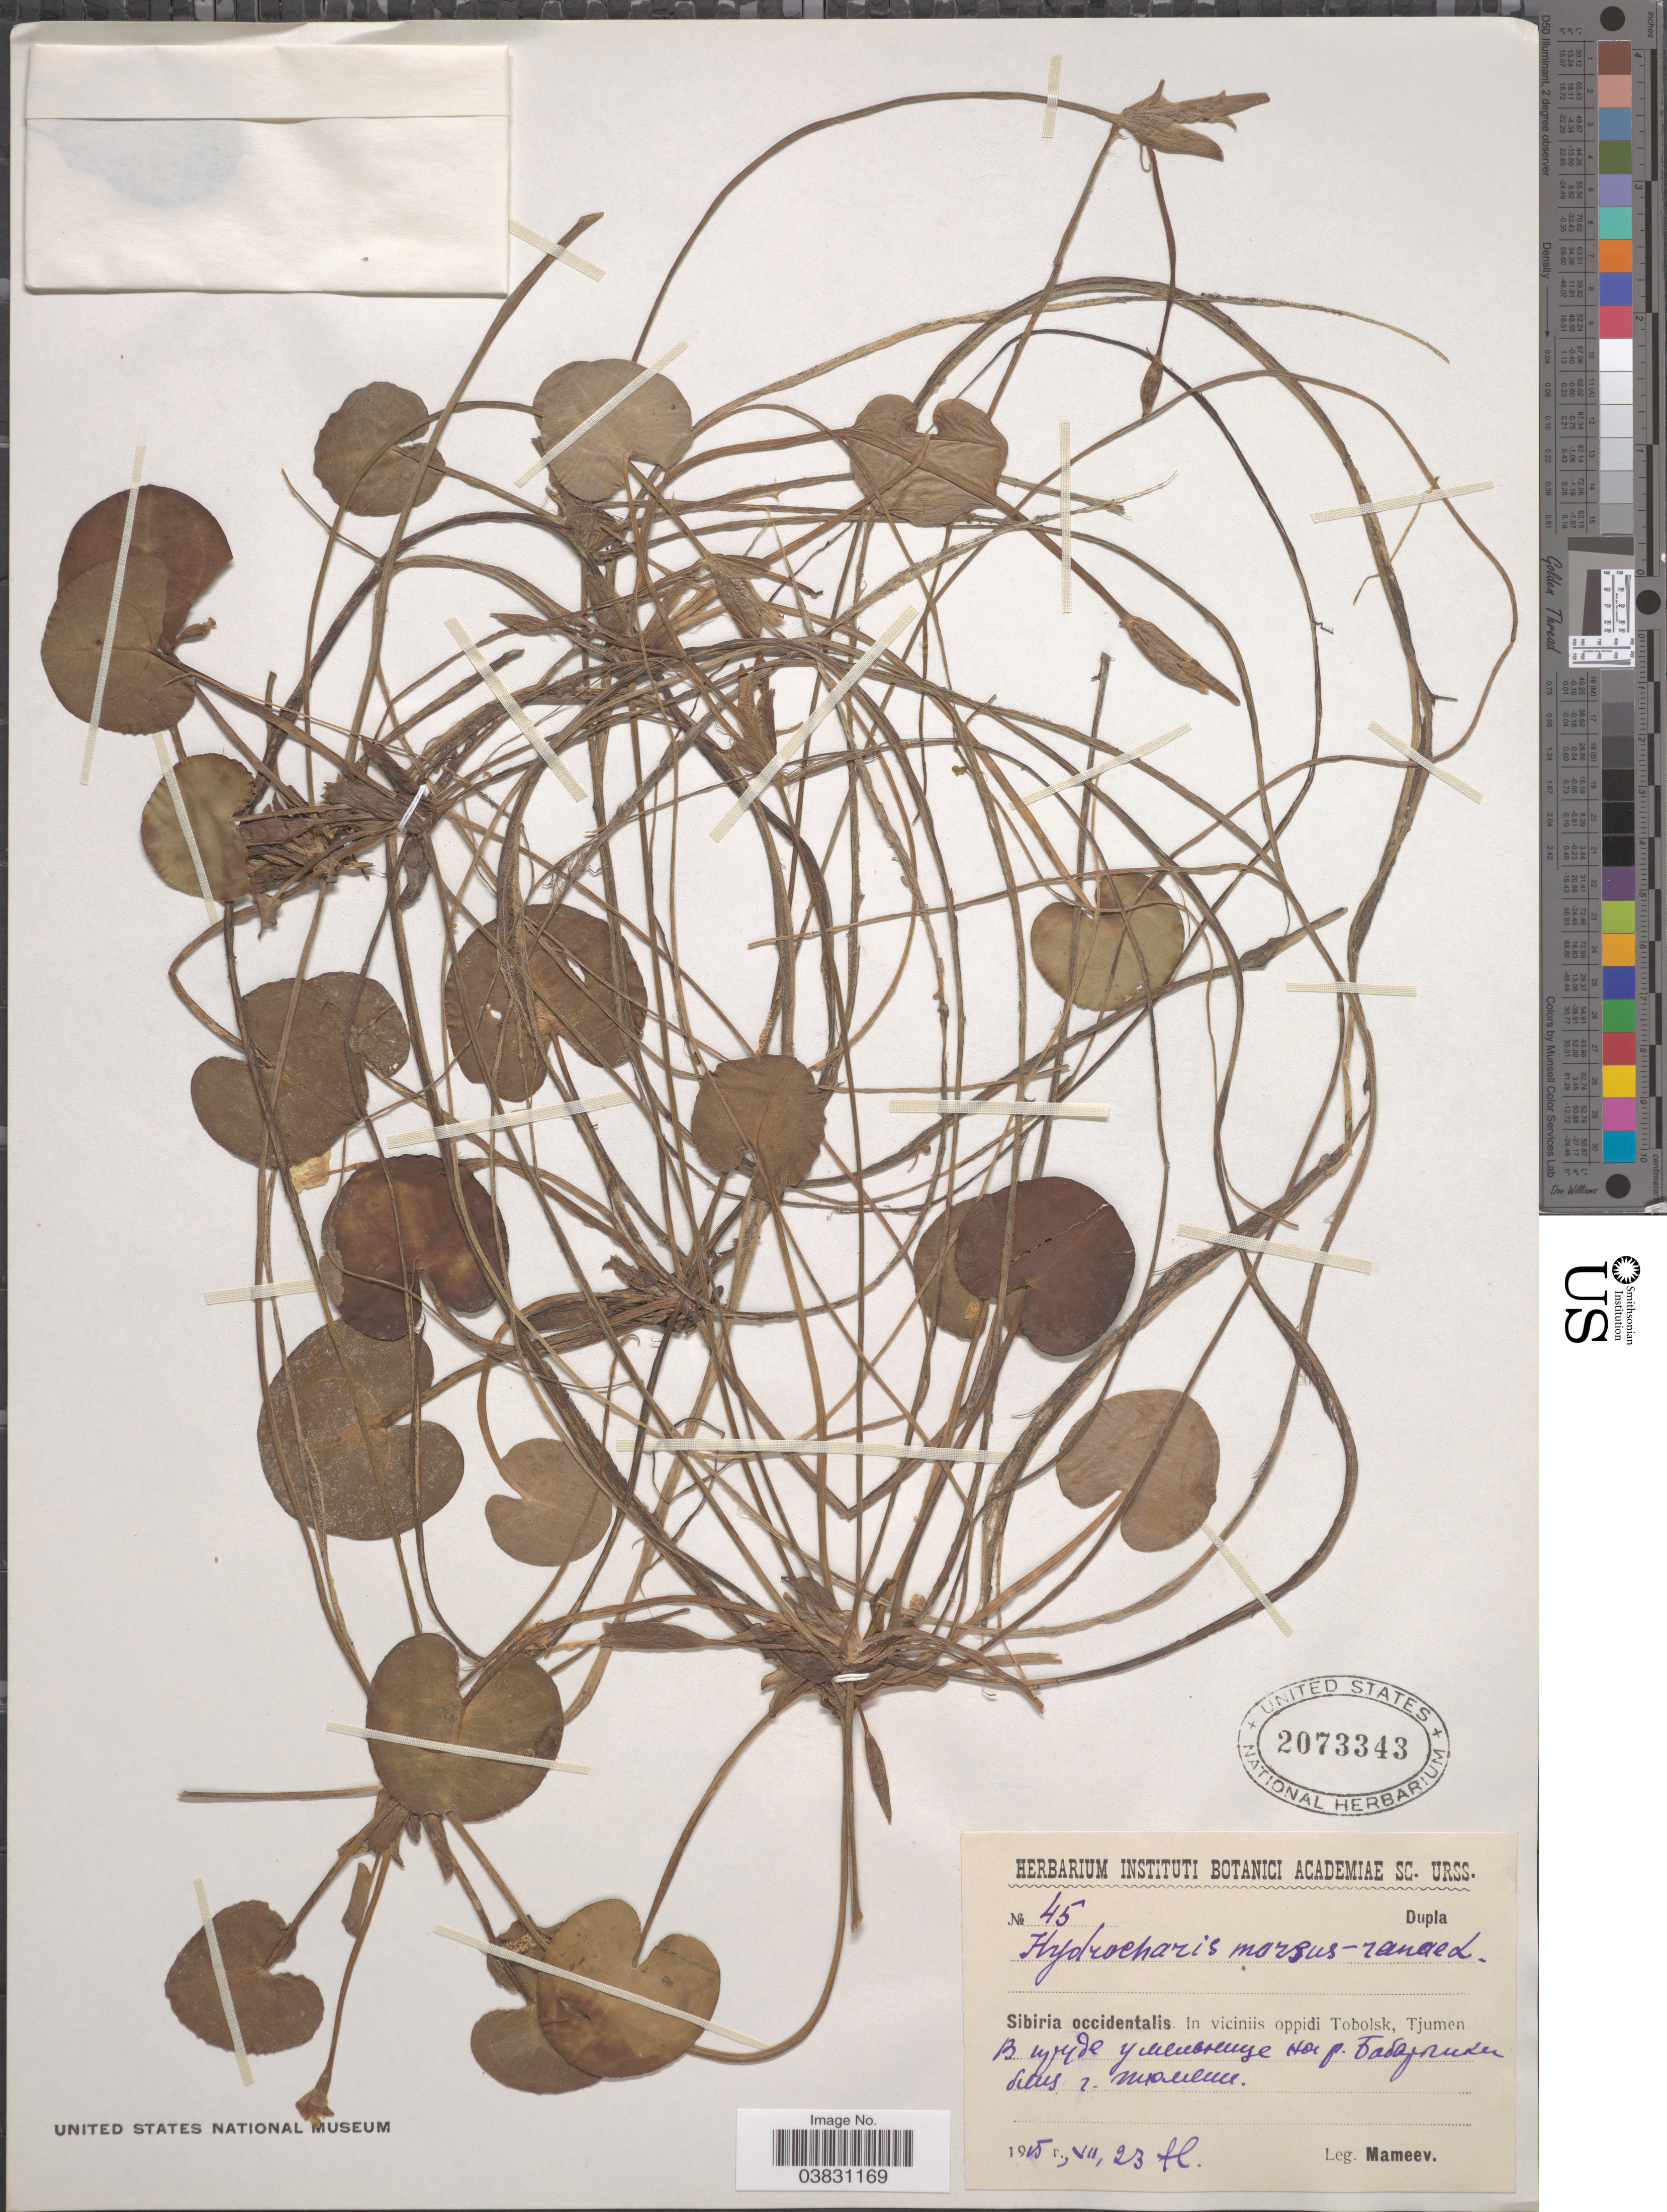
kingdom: Plantae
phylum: Tracheophyta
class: Liliopsida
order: Alismatales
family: Hydrocharitaceae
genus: Hydrocharis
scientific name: Hydrocharis morsus-ranae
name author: L.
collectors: Mameev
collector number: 45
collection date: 1915-07-23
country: Russian Federation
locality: Sibiria occidentalis. In viciniis oppidi Tobolsk, Tjumen. X.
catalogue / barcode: US 2073343